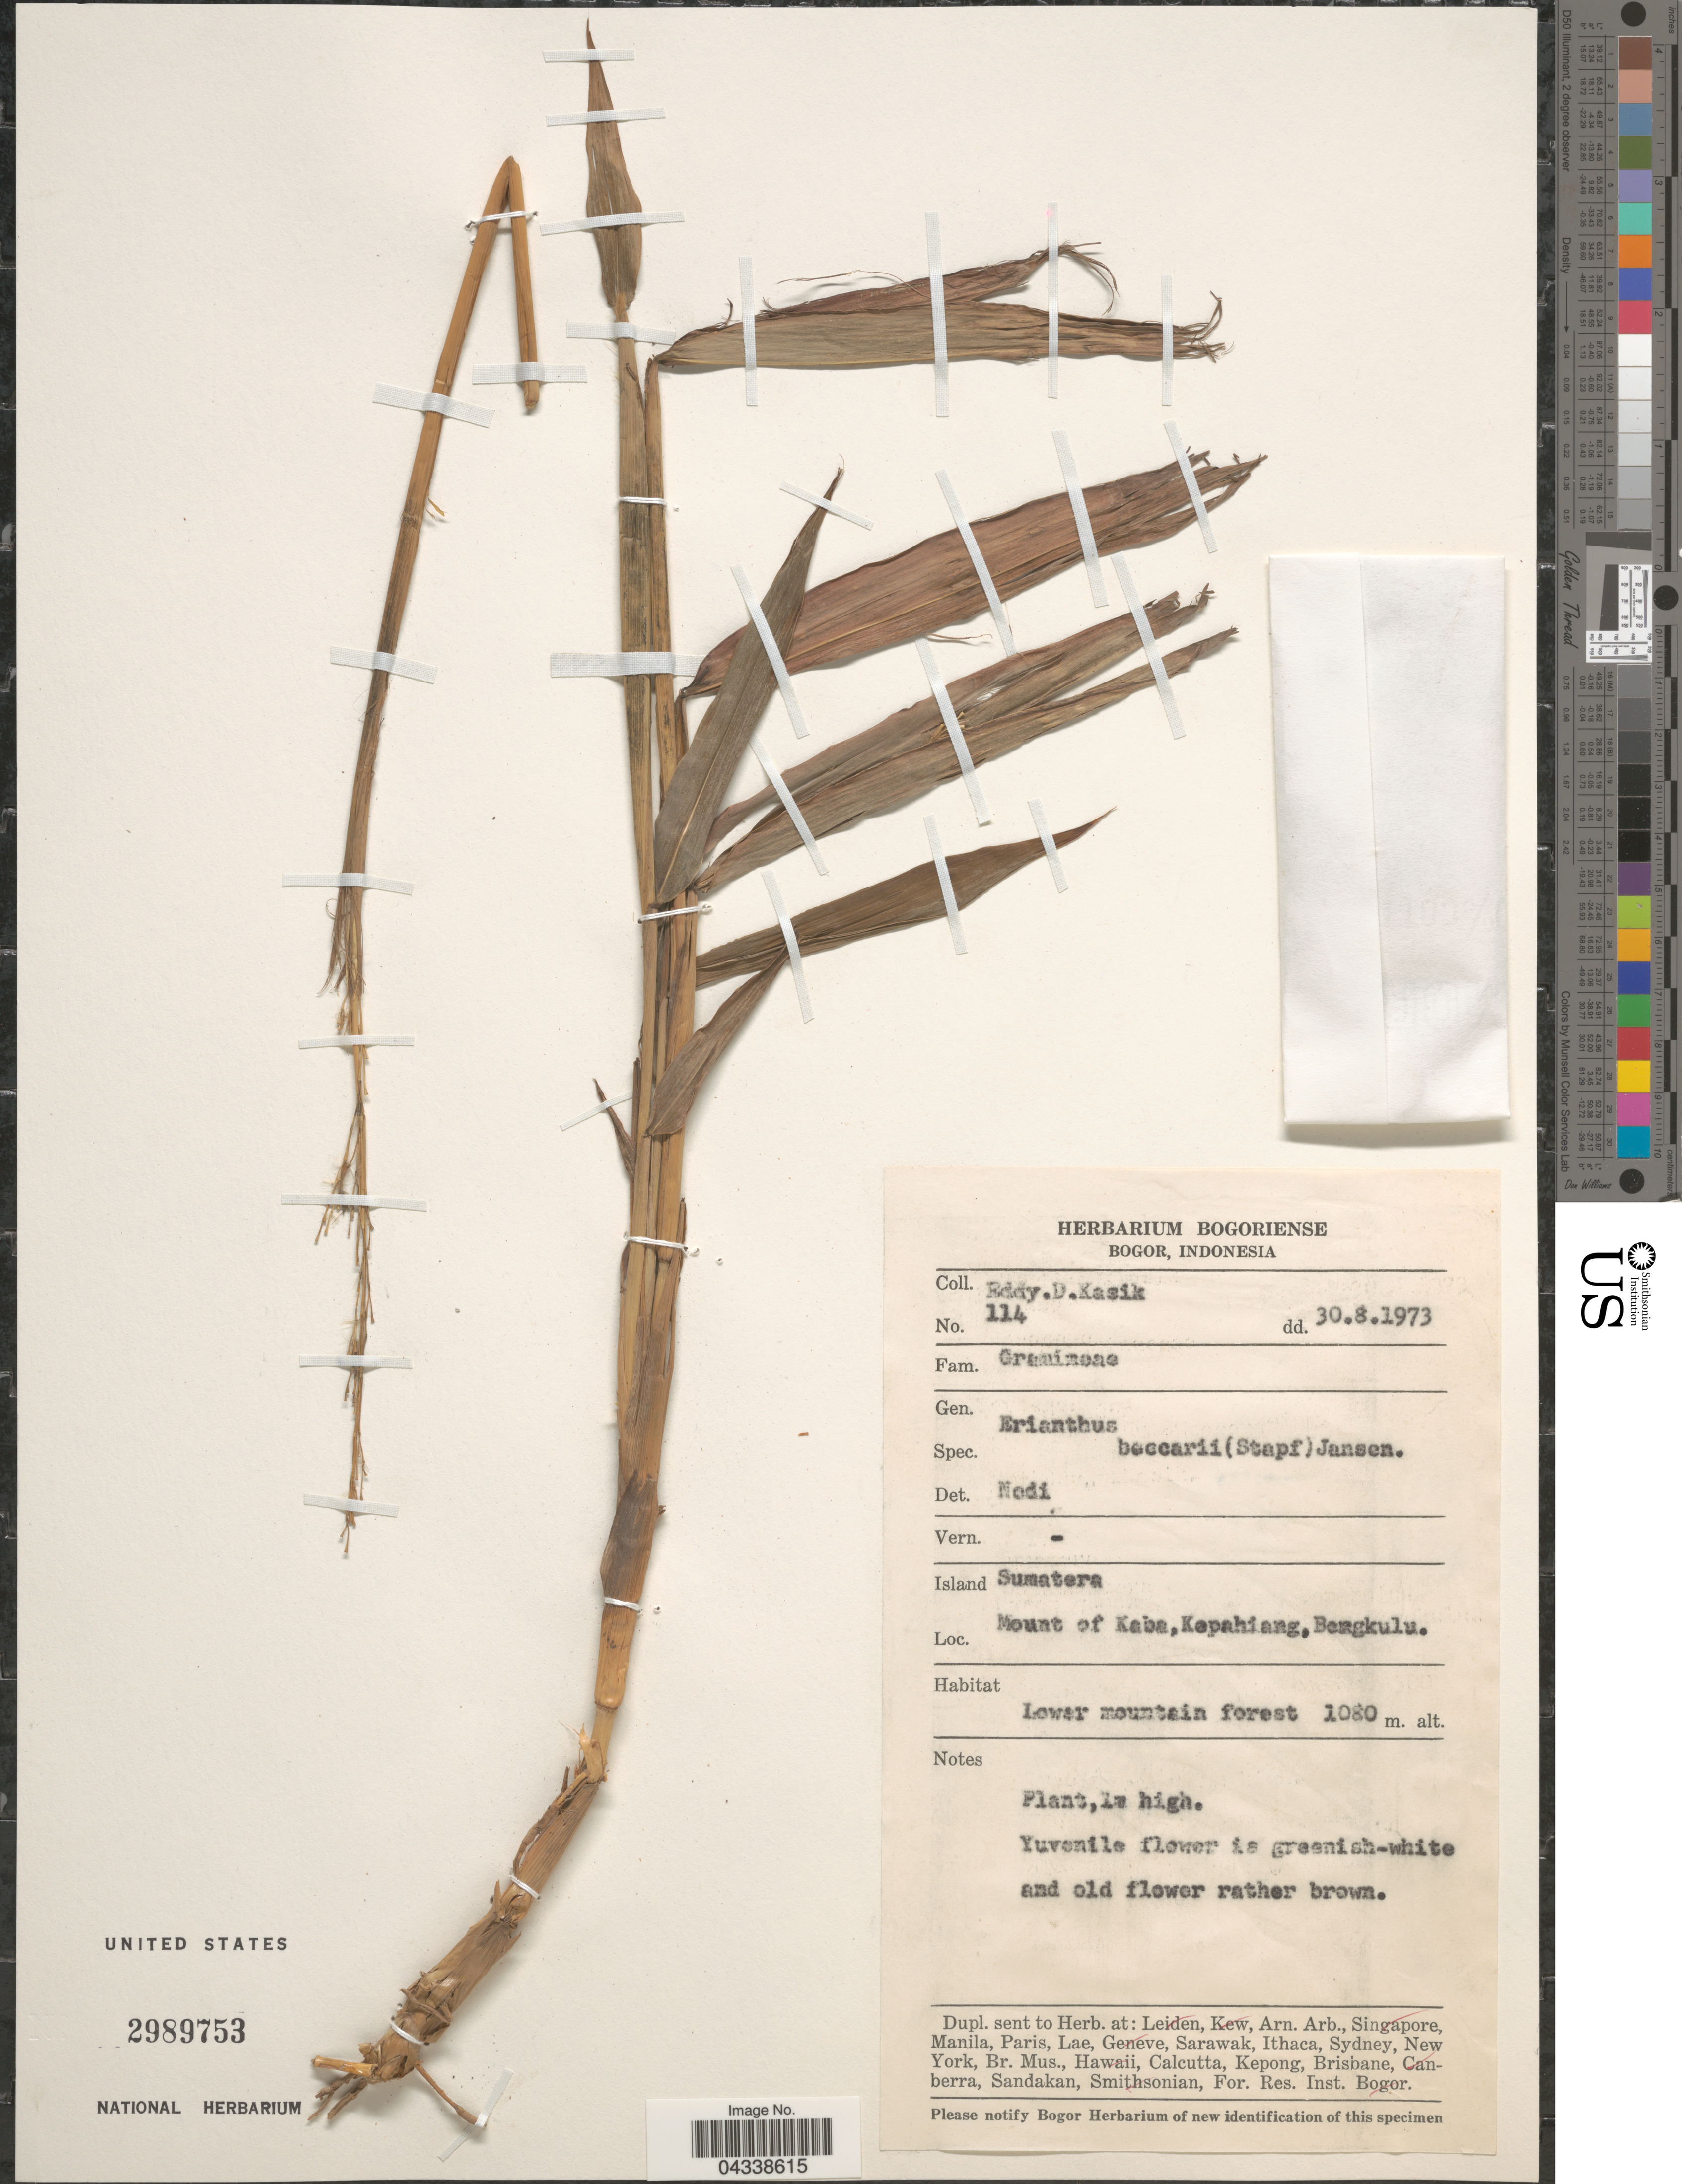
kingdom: Plantae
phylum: Tracheophyta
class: Liliopsida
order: Poales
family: Poaceae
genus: Saccharum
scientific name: Saccharum beccarii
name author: (Stapf) Cope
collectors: E. Kasik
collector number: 114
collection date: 1973-08-30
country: Indonesia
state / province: Sumatra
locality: Island Sumatera. Mount of Kaba,Kepahiang, Bengkulu.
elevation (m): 1080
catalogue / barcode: US 2989753